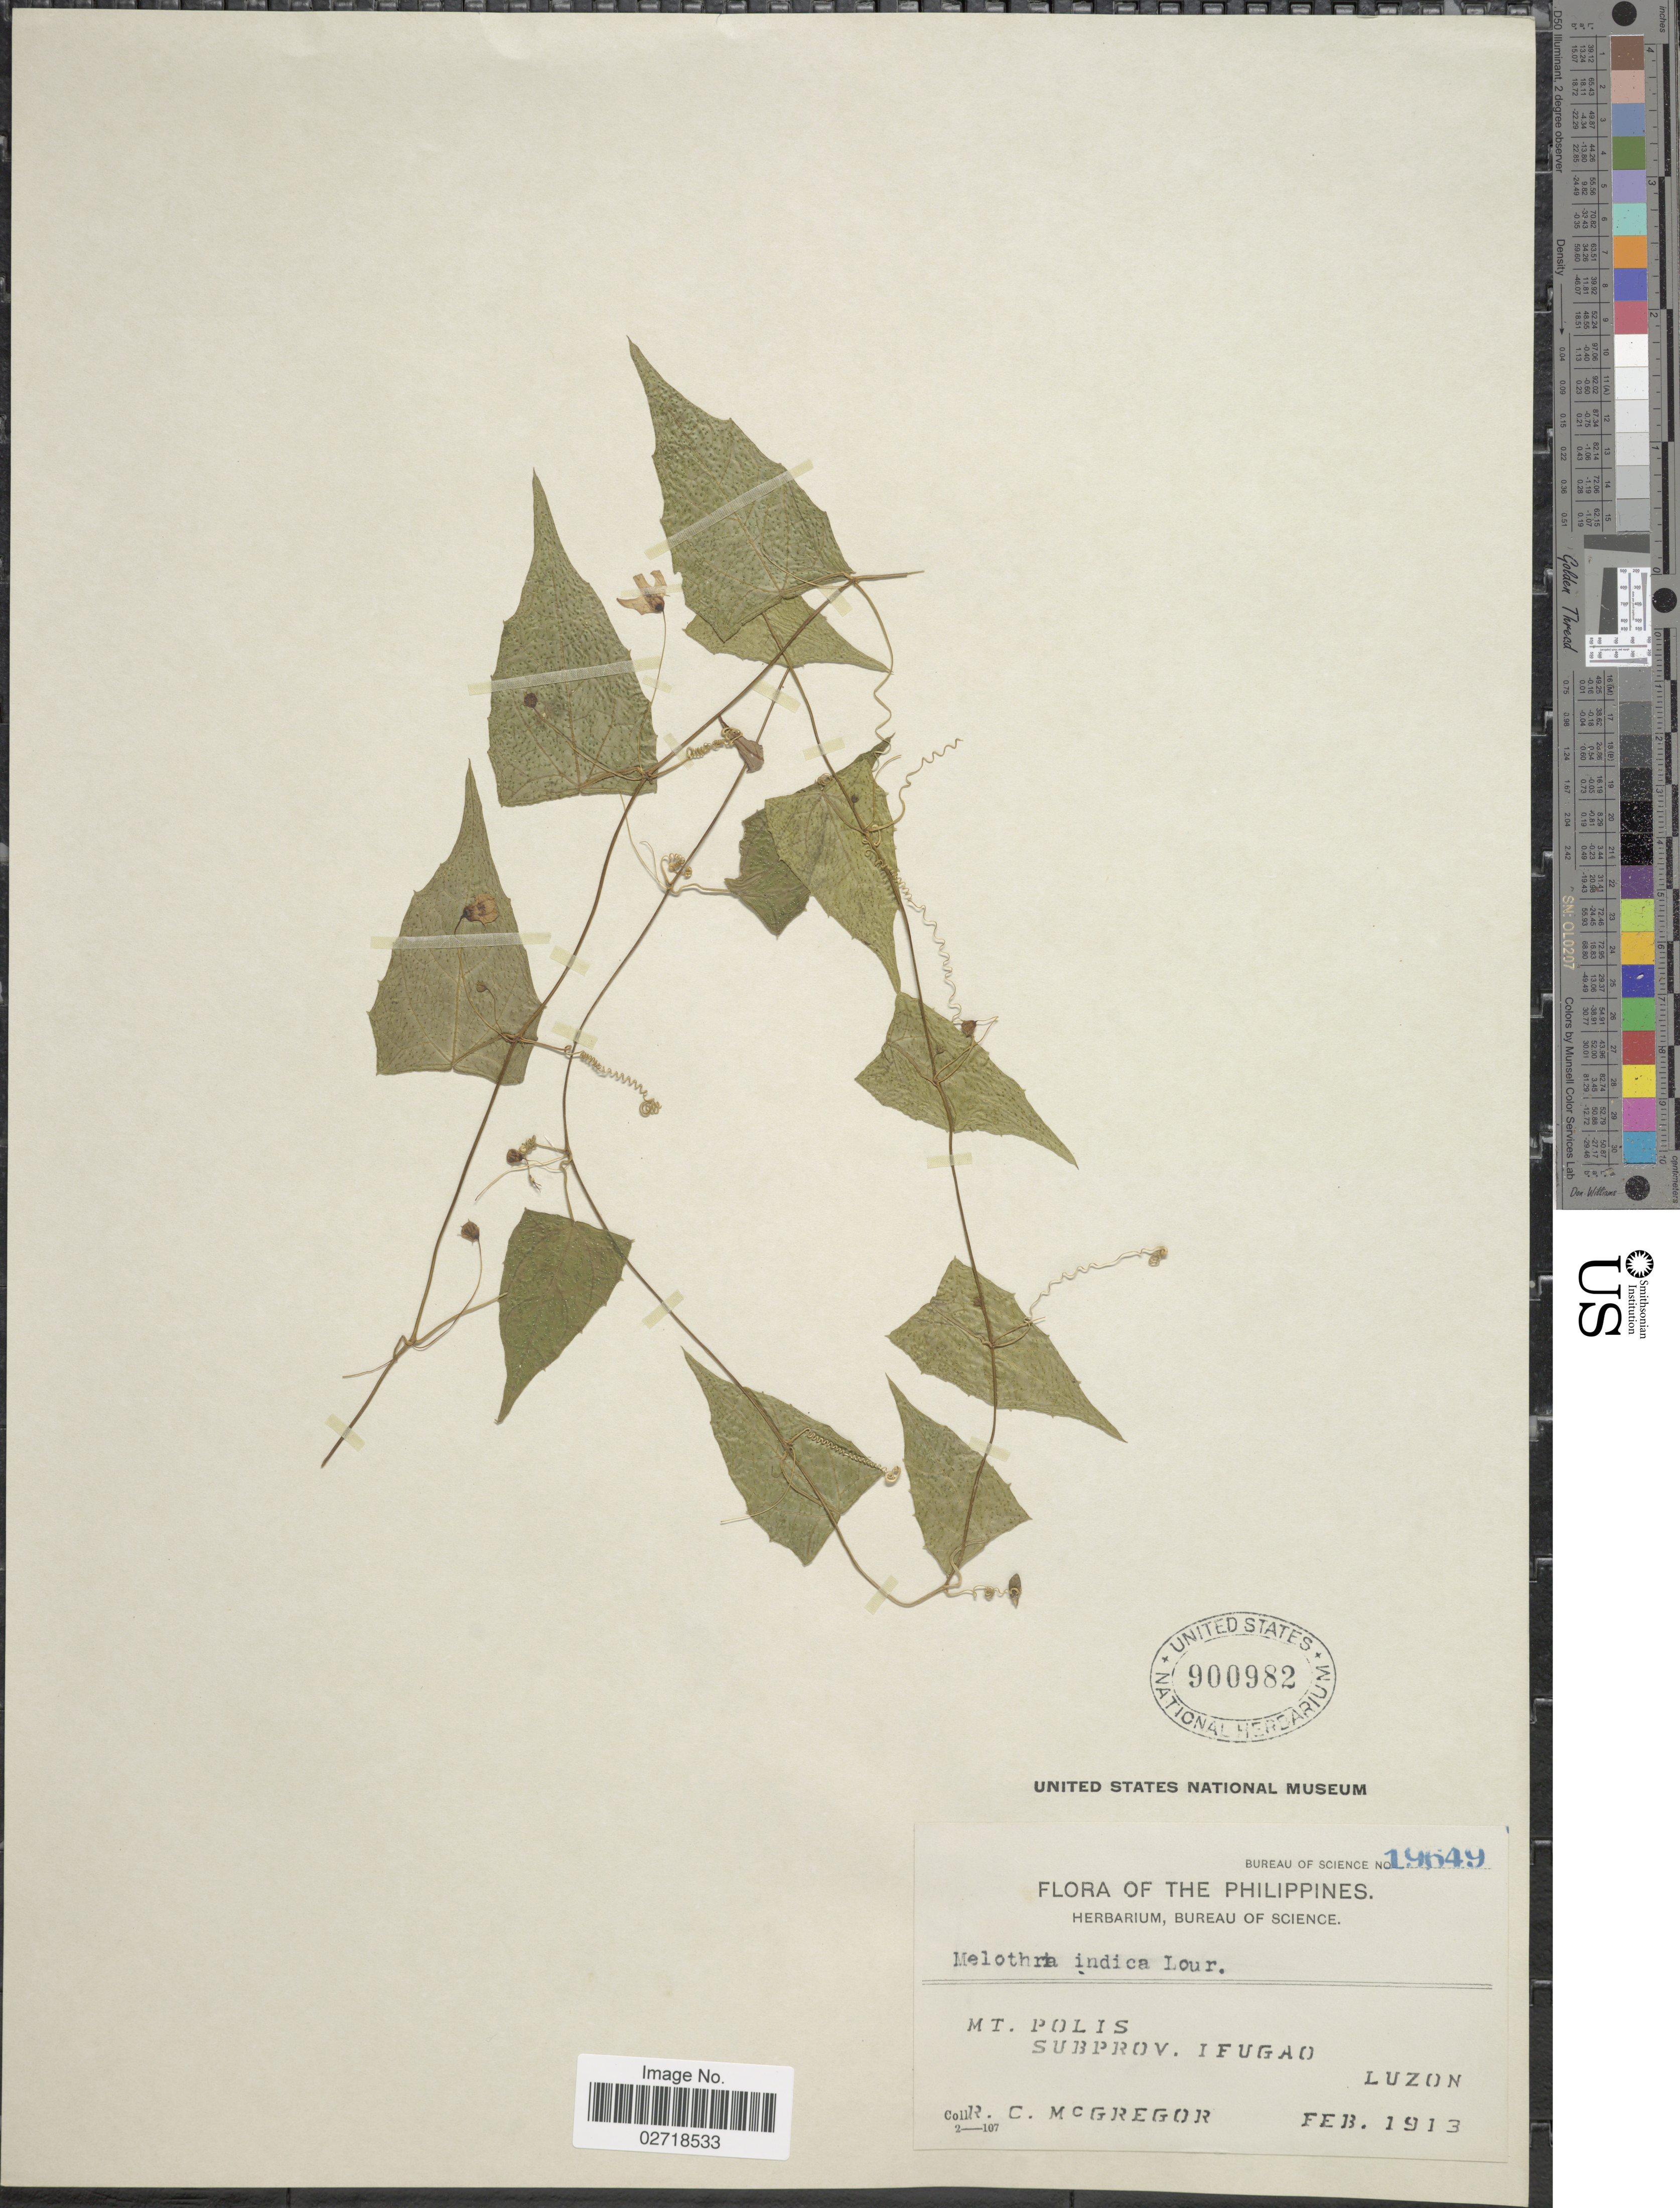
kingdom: Plantae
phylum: Tracheophyta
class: Magnoliopsida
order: Cucurbitales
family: Cucurbitaceae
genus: Zehneria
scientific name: Zehneria sp.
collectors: R. C. McGregor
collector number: Bureau of Science 19649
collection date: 1913-02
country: Philippines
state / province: Cordillera (Administrative Region)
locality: Mt. Polis, Subprov. Ifugao, Luzon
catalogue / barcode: US 900982